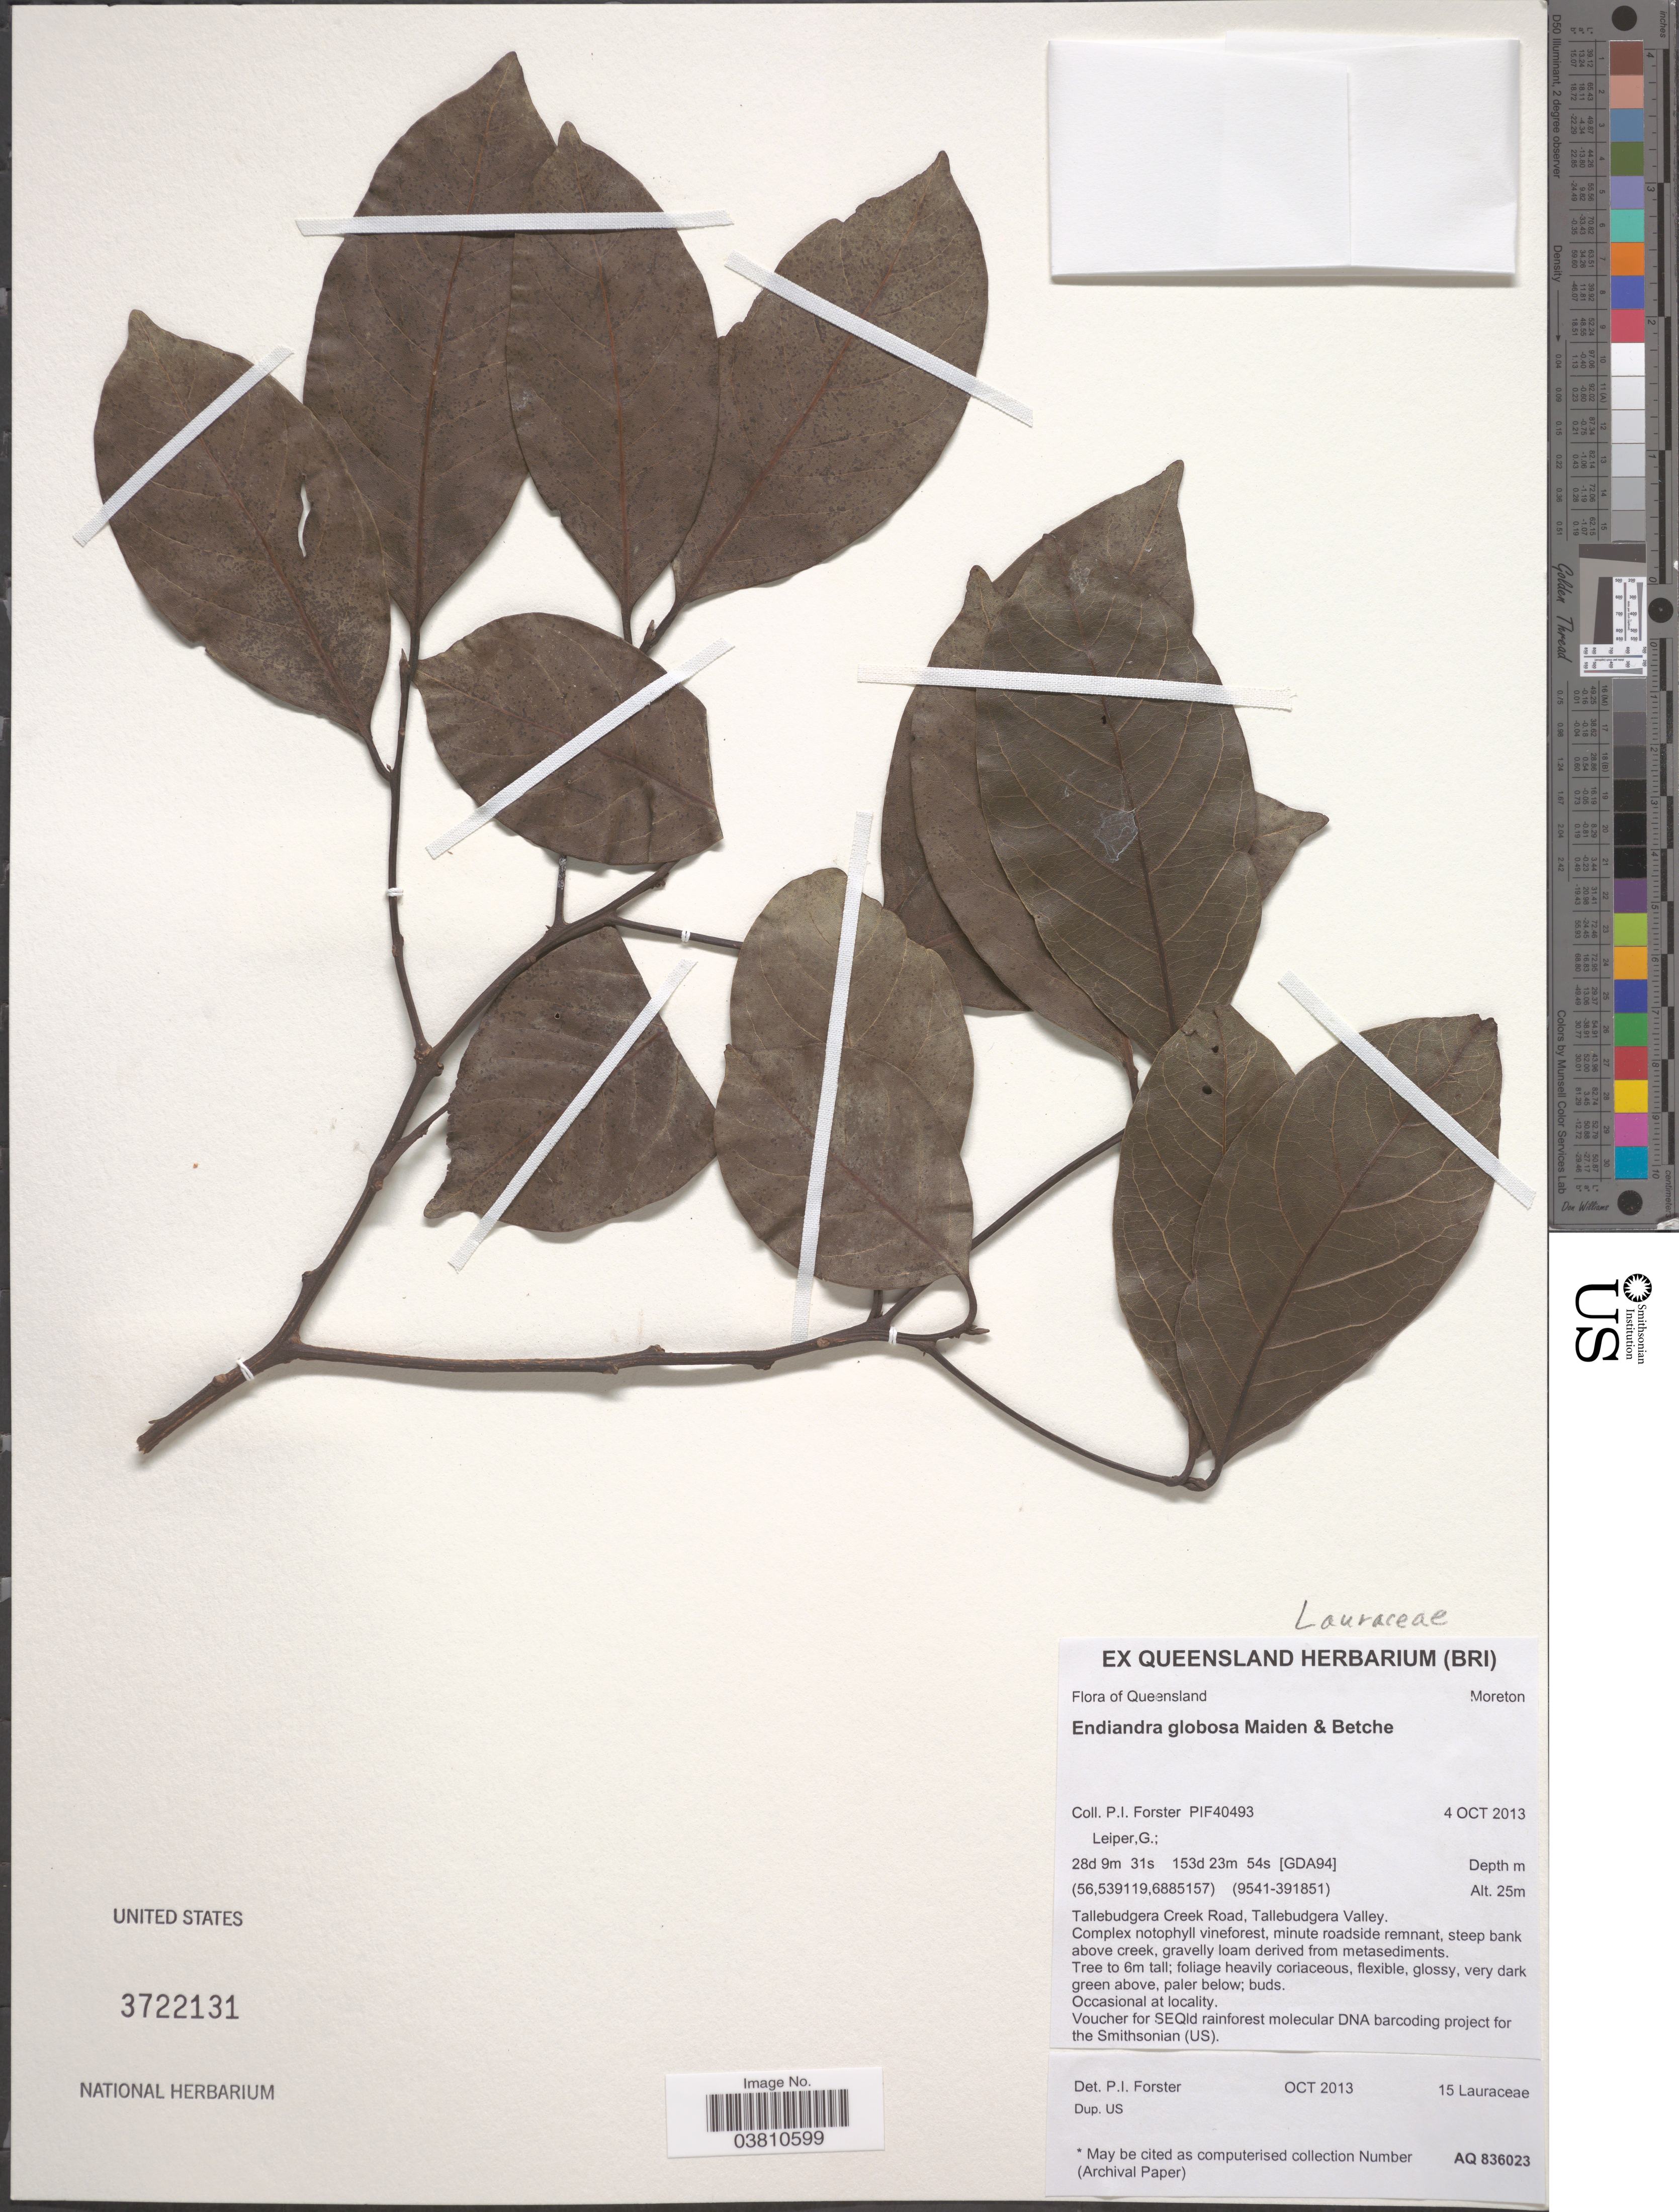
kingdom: Plantae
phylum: Tracheophyta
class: Magnoliopsida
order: Laurales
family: Lauraceae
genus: Endiandra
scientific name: Endiandra globosa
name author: Maiden & Betche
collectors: P. Forster & G. Leiper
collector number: PIF40493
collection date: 2013-10-04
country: Australia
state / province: Queensland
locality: Tallebudgera Creek Road, Tallebudgera Valley. Minute roadside remnant, steep bank above creek.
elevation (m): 25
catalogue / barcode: US 3722131